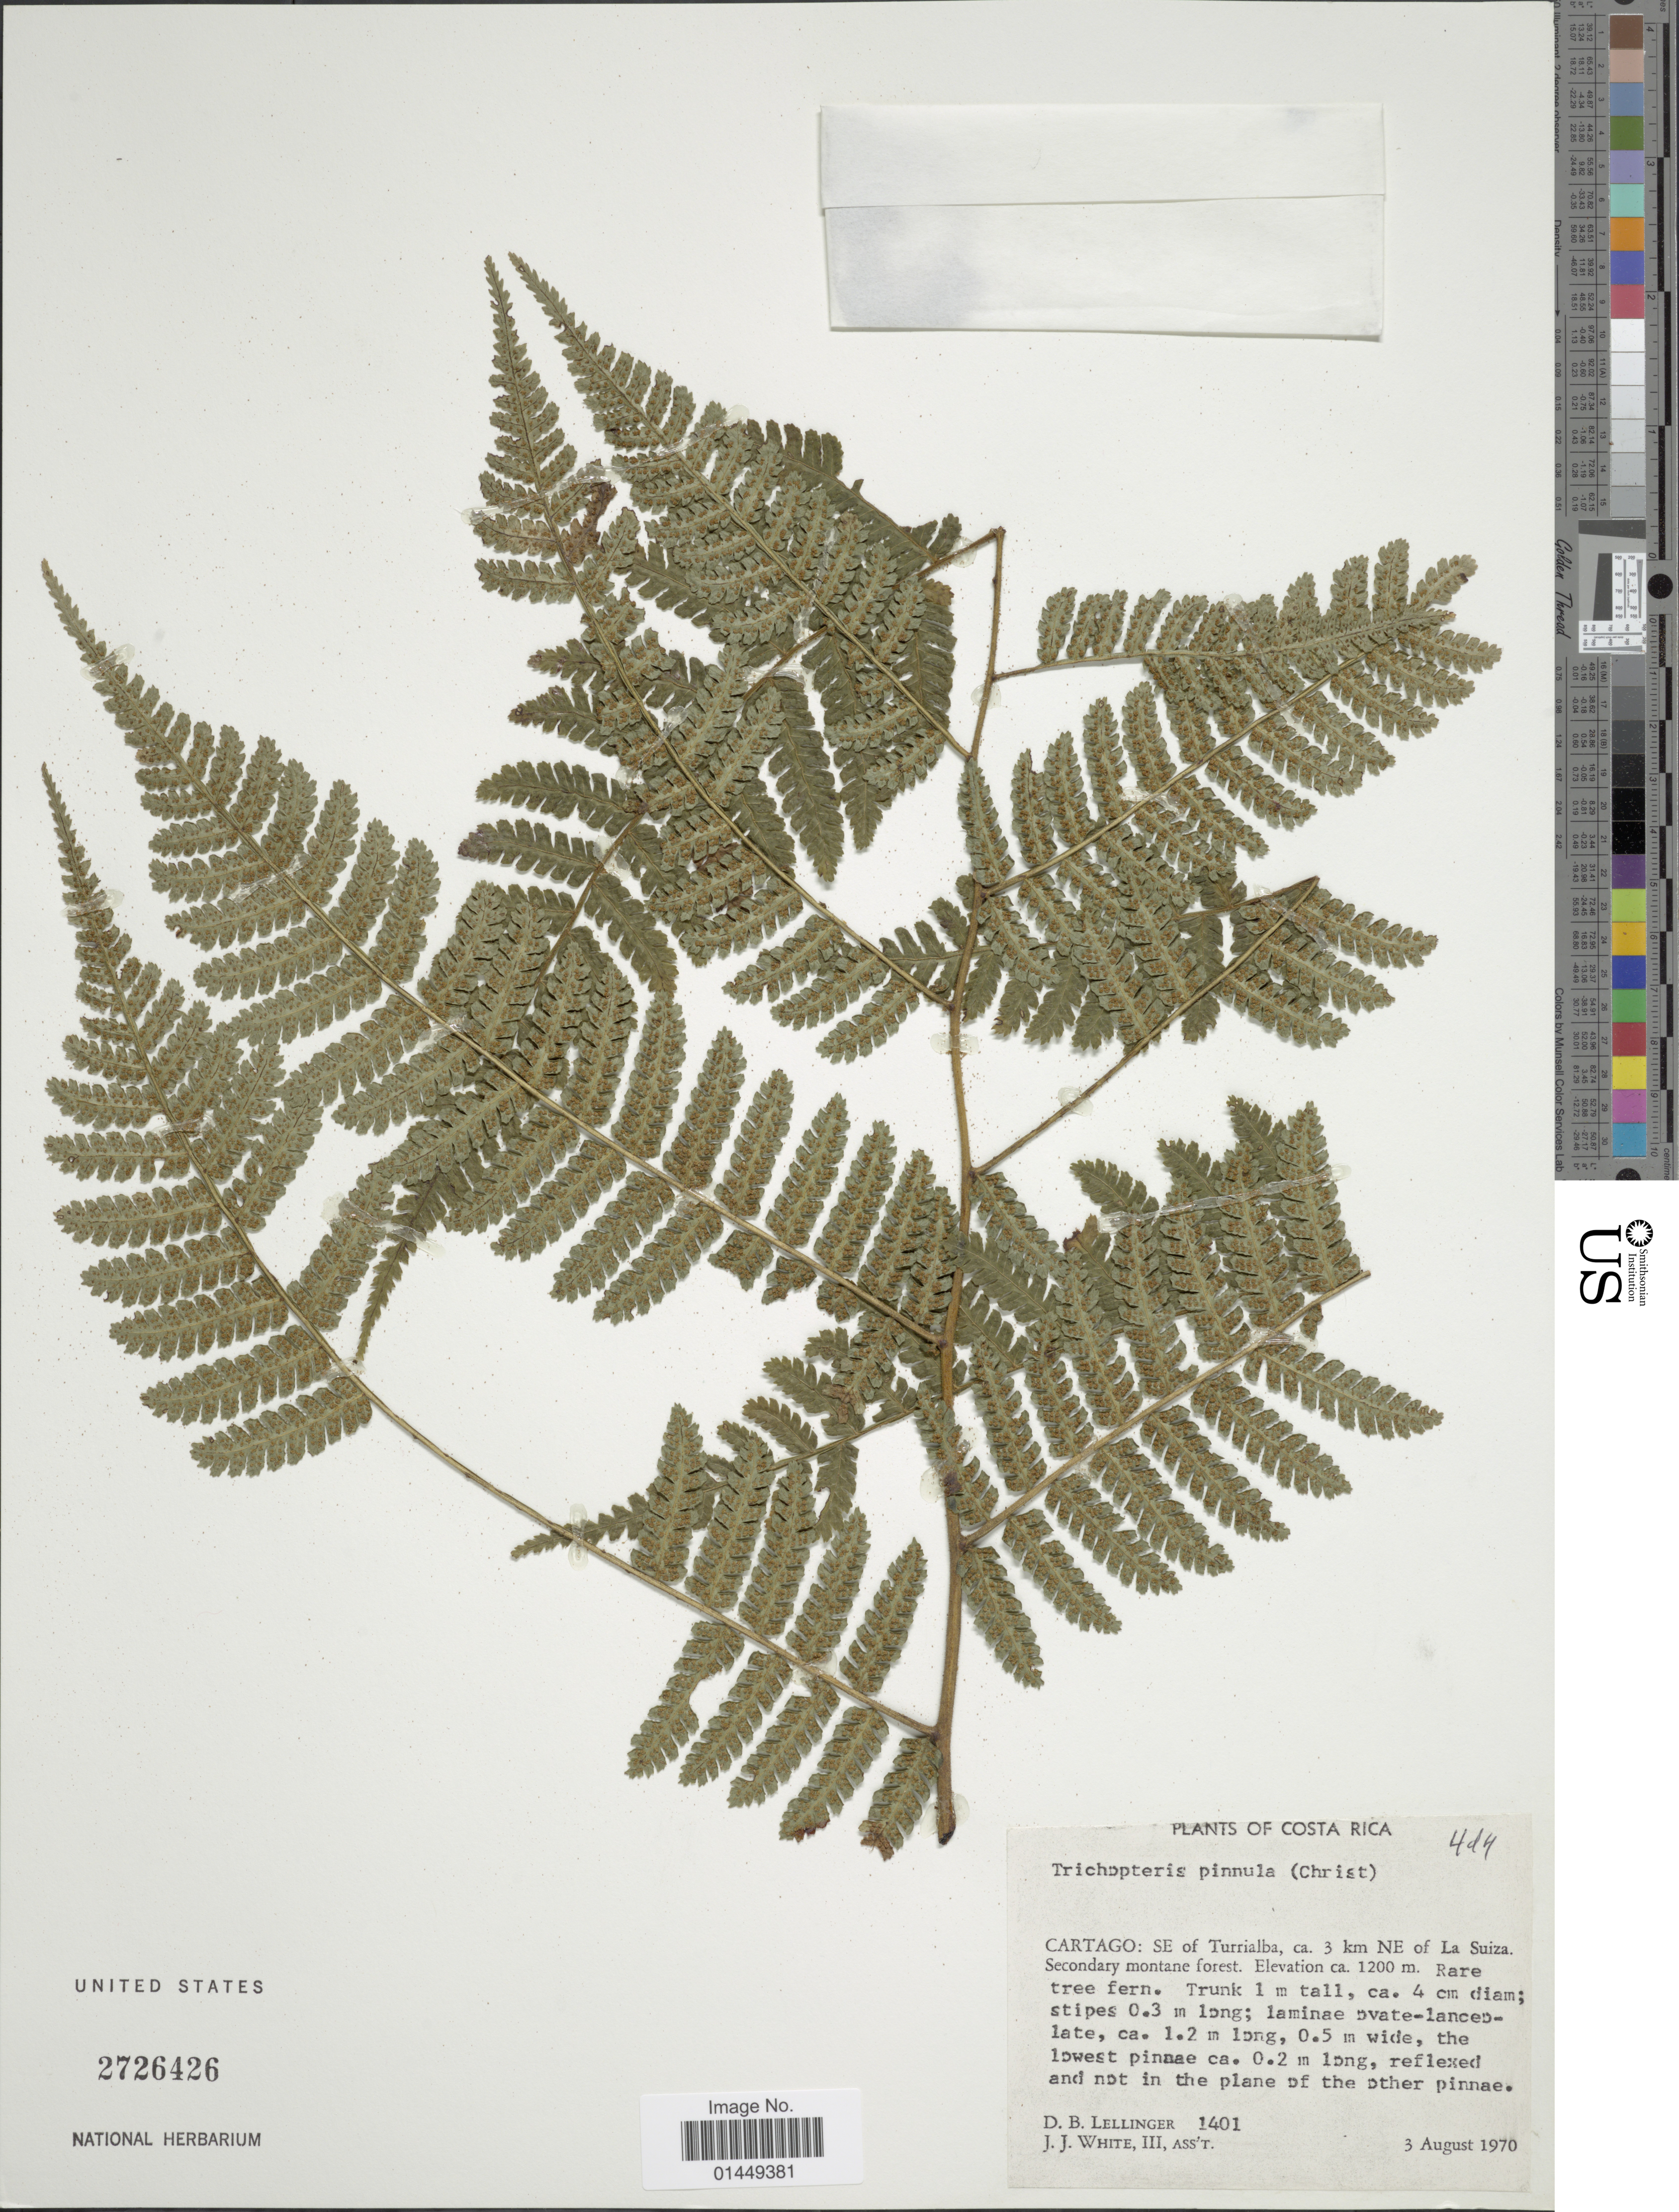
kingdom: Plantae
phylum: Tracheophyta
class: Polypodiopsida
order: Cyatheales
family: Cyatheaceae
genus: Cyathea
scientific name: Cyathea pinnula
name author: (Christ) R.C. Moran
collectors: D. B. Lellinger & J. J. White III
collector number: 1401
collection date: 1970-08-03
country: Costa Rica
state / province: Cartago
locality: Cartago: SE of Turrialba, ca. 3 km NE of La Suiza.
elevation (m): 1200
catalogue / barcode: US 2726426